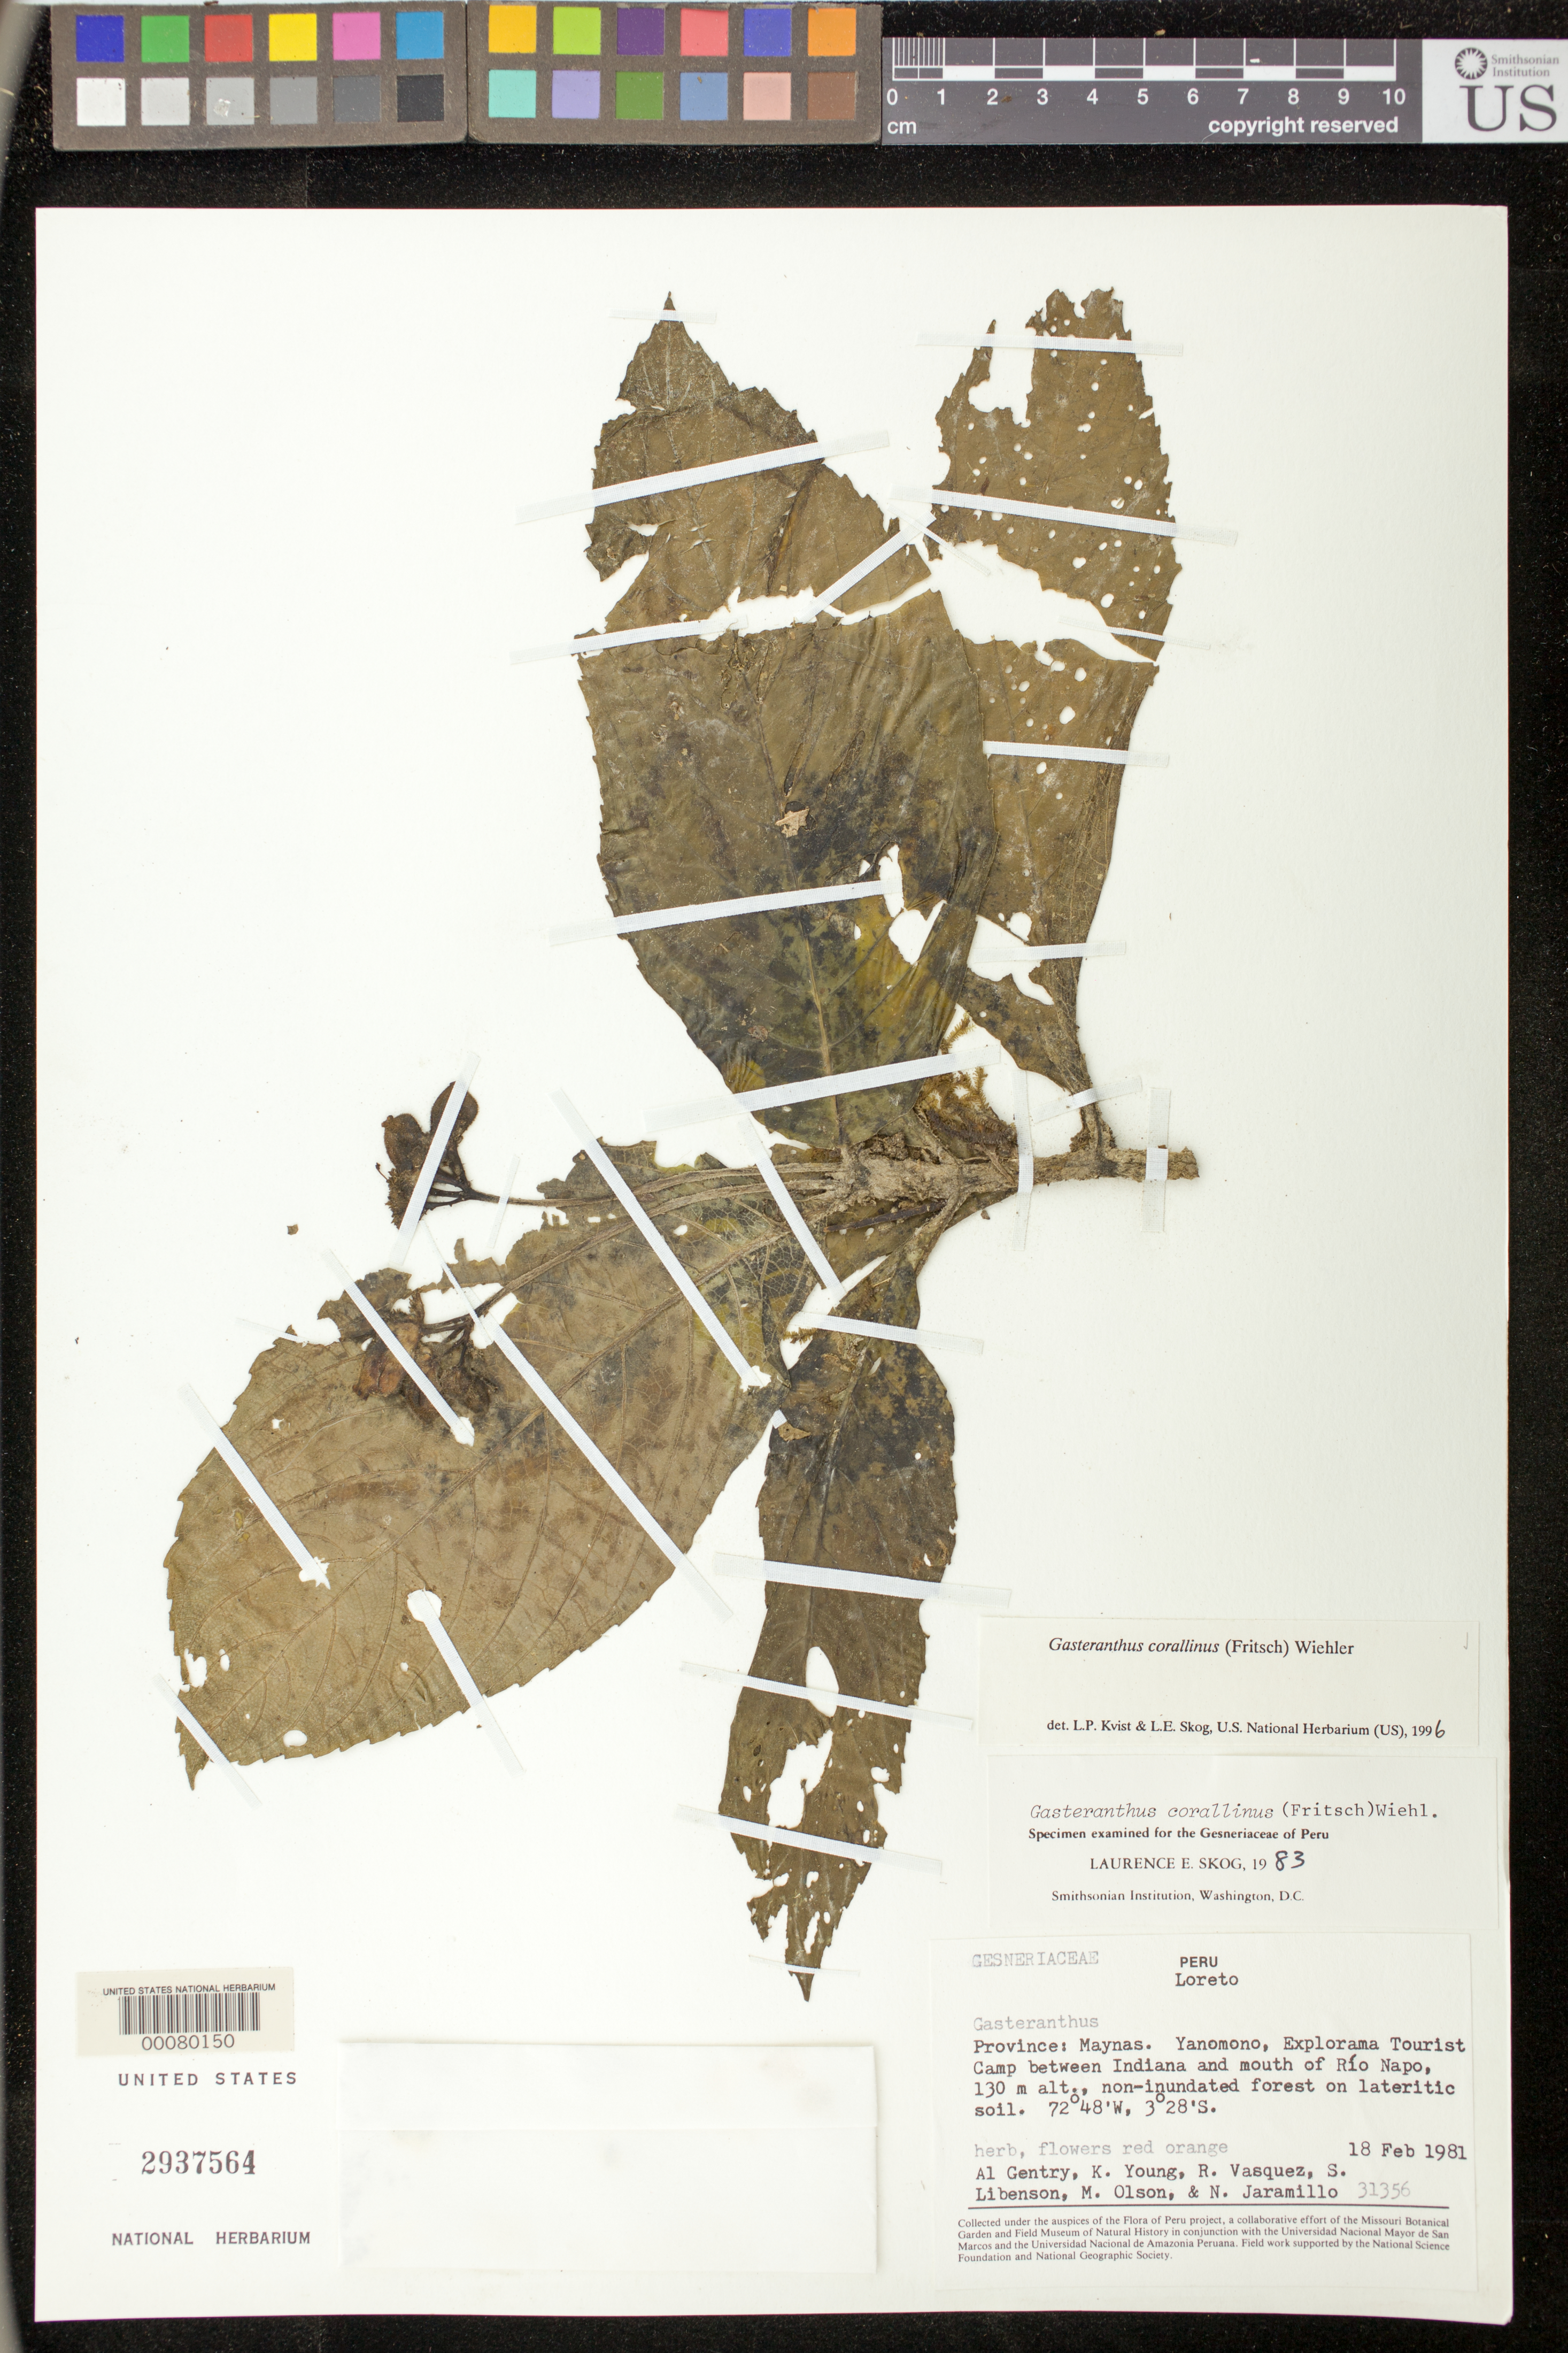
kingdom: Plantae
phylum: Tracheophyta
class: Magnoliopsida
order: Lamiales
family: Gesneriaceae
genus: Gasteranthus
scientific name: Gasteranthus corallinus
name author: (Fritsch) Wiehler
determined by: Skog, Laurence E.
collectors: A. H. Gentry, K. Young, R. Vásquez, S. Libenson, M. Olson & N. Jaramillo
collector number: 31356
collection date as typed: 18 Feb 1981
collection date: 1981-02-18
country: Peru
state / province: Loreto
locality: Prov. Maynas, Yanomono, Explorama Tourist Camp between Indiana and mouth of Río Napo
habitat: Non-inundated forest on lateritic soil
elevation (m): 130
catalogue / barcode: US 2937564